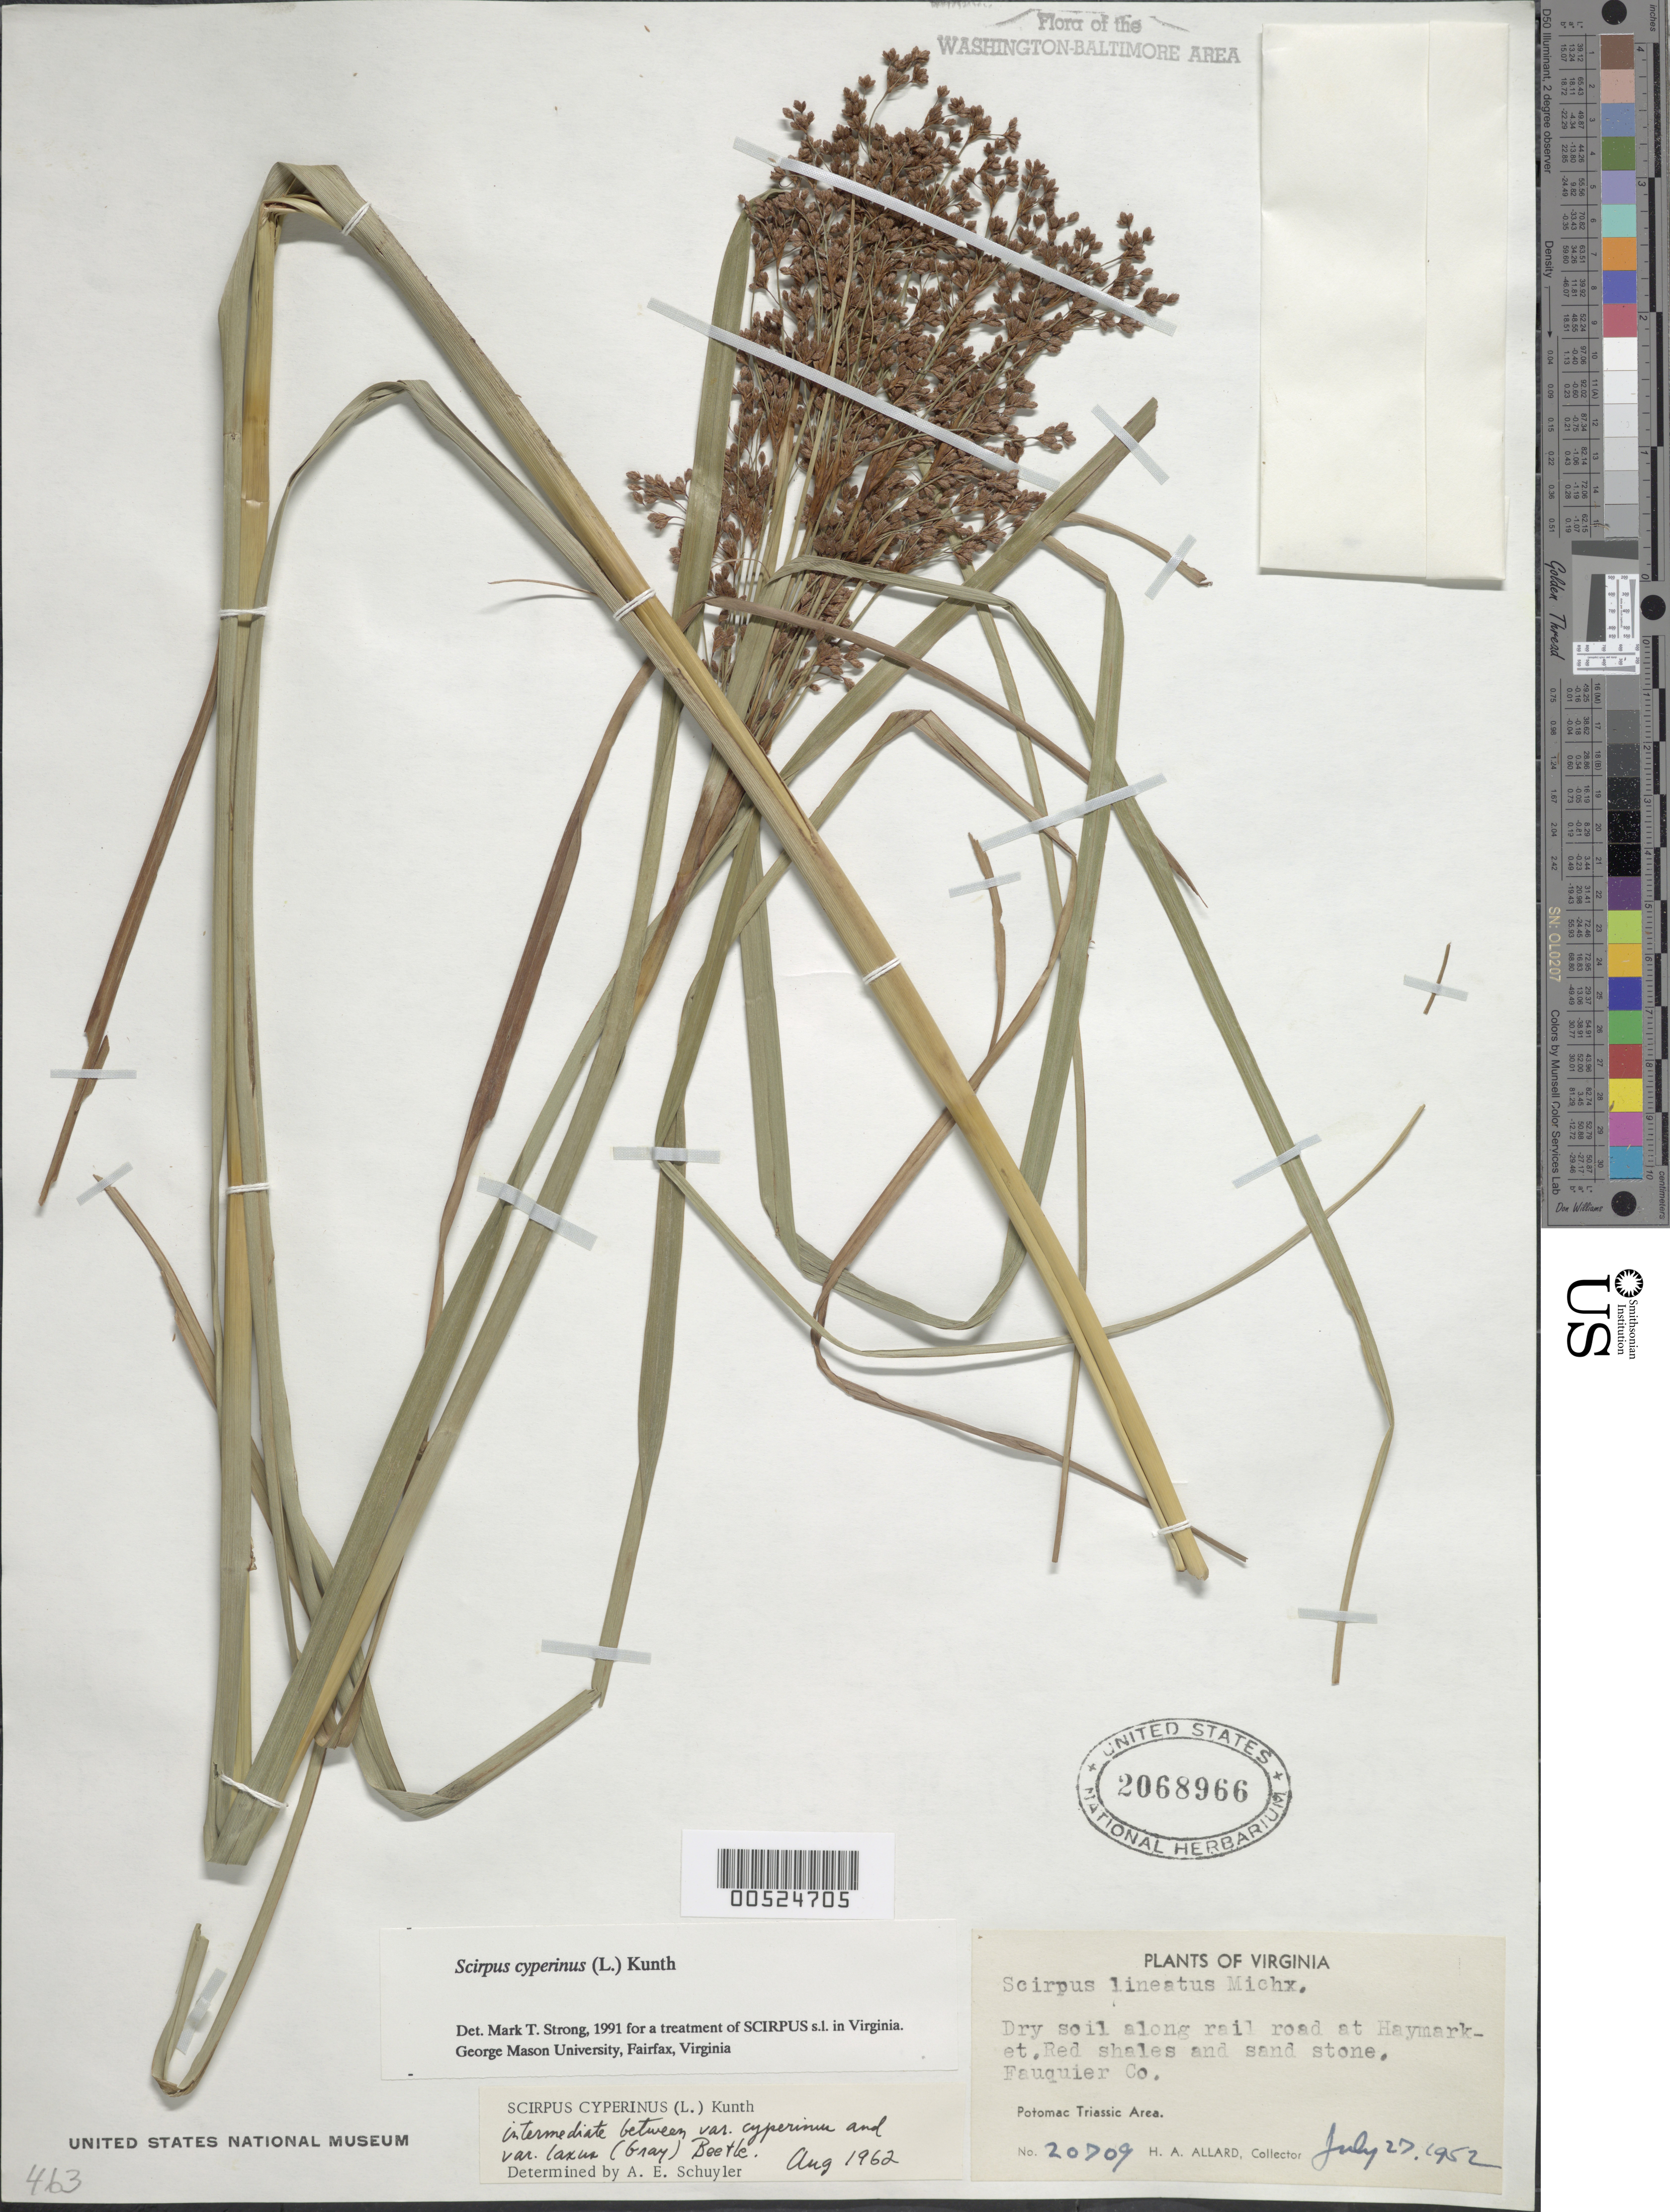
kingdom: Plantae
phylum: Tracheophyta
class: Liliopsida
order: Poales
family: Cyperaceae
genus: Scirpus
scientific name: Scirpus cyperinus var. laxus x S. cyperinus (L.) Kunth var. cyperinus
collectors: H. A. Allard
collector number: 20709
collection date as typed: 27 Jul 1952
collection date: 1952-07-27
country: United States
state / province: Virginia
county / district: Prince William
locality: Haymarket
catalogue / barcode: US 2068966